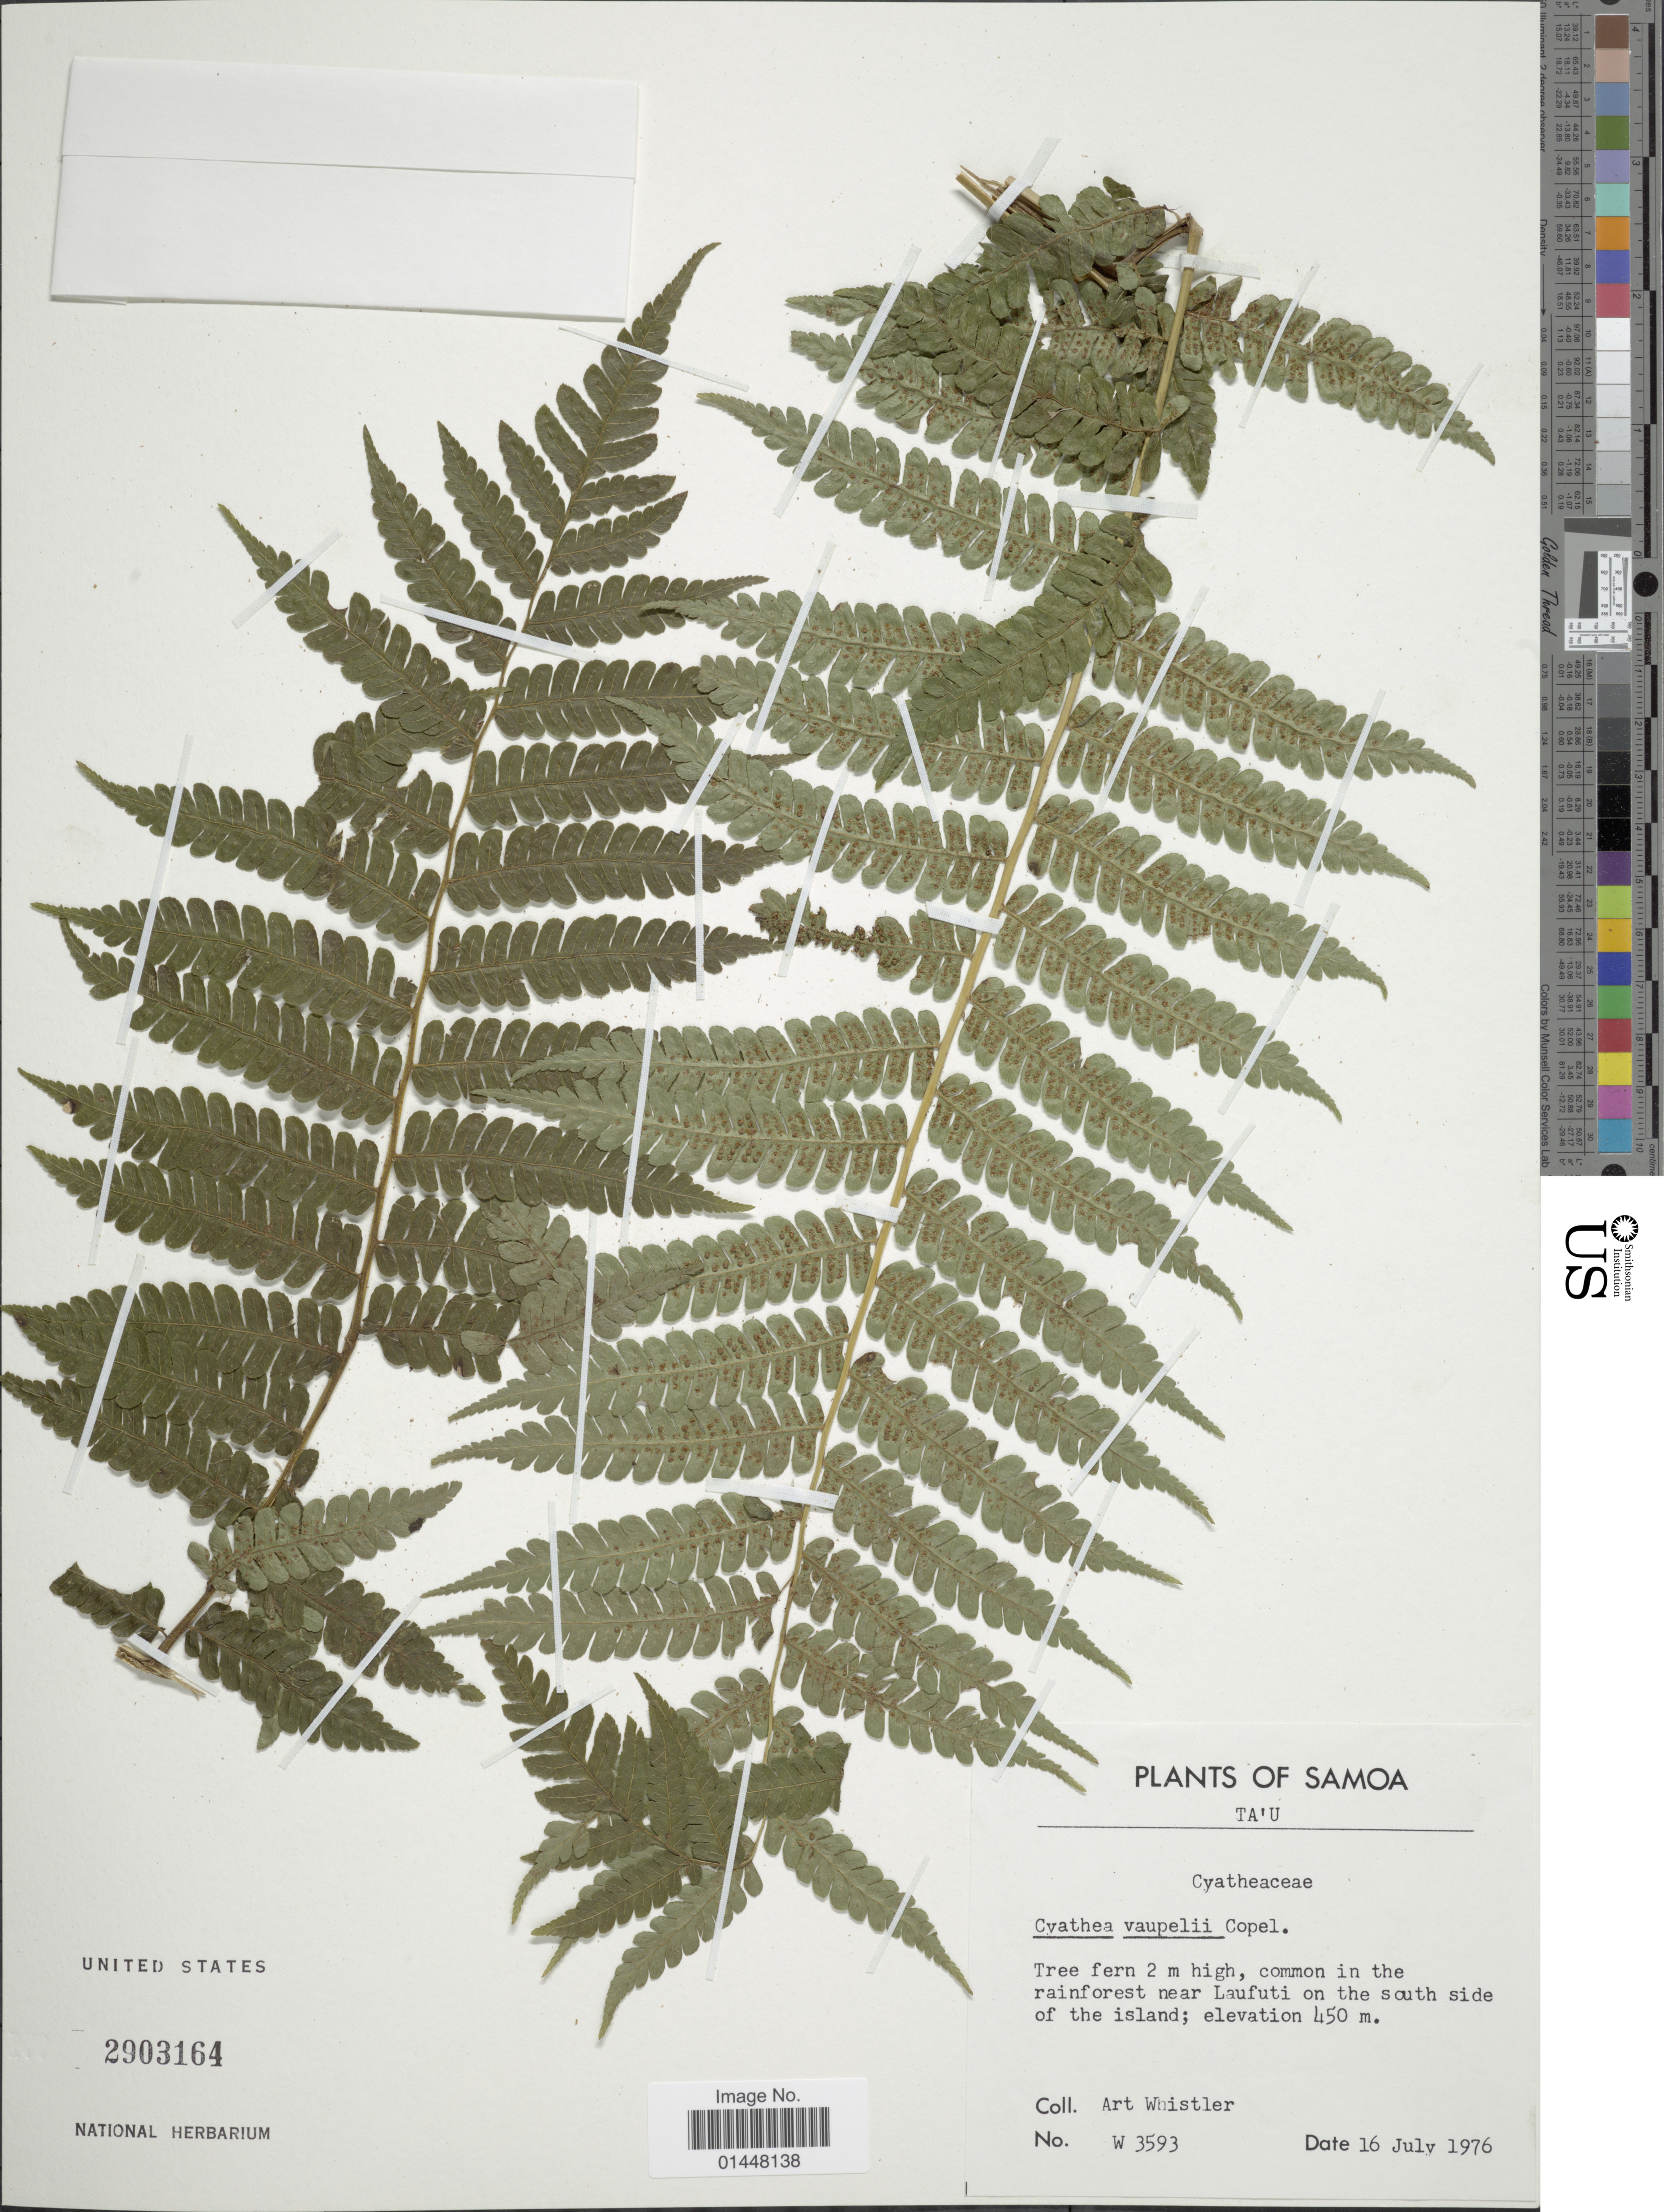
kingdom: Plantae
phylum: Tracheophyta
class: Polypodiopsida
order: Cyatheales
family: Cyatheaceae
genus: Sphaeropteris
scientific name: Sphaeropteris vaupellii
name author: (Copel.)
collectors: A. Whistler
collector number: W 3593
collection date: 1976-07-16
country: American Samoa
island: Ta'u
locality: Ta'u. common in the rainforest near laufuti on the south side of the island.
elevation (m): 450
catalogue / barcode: US 2903164